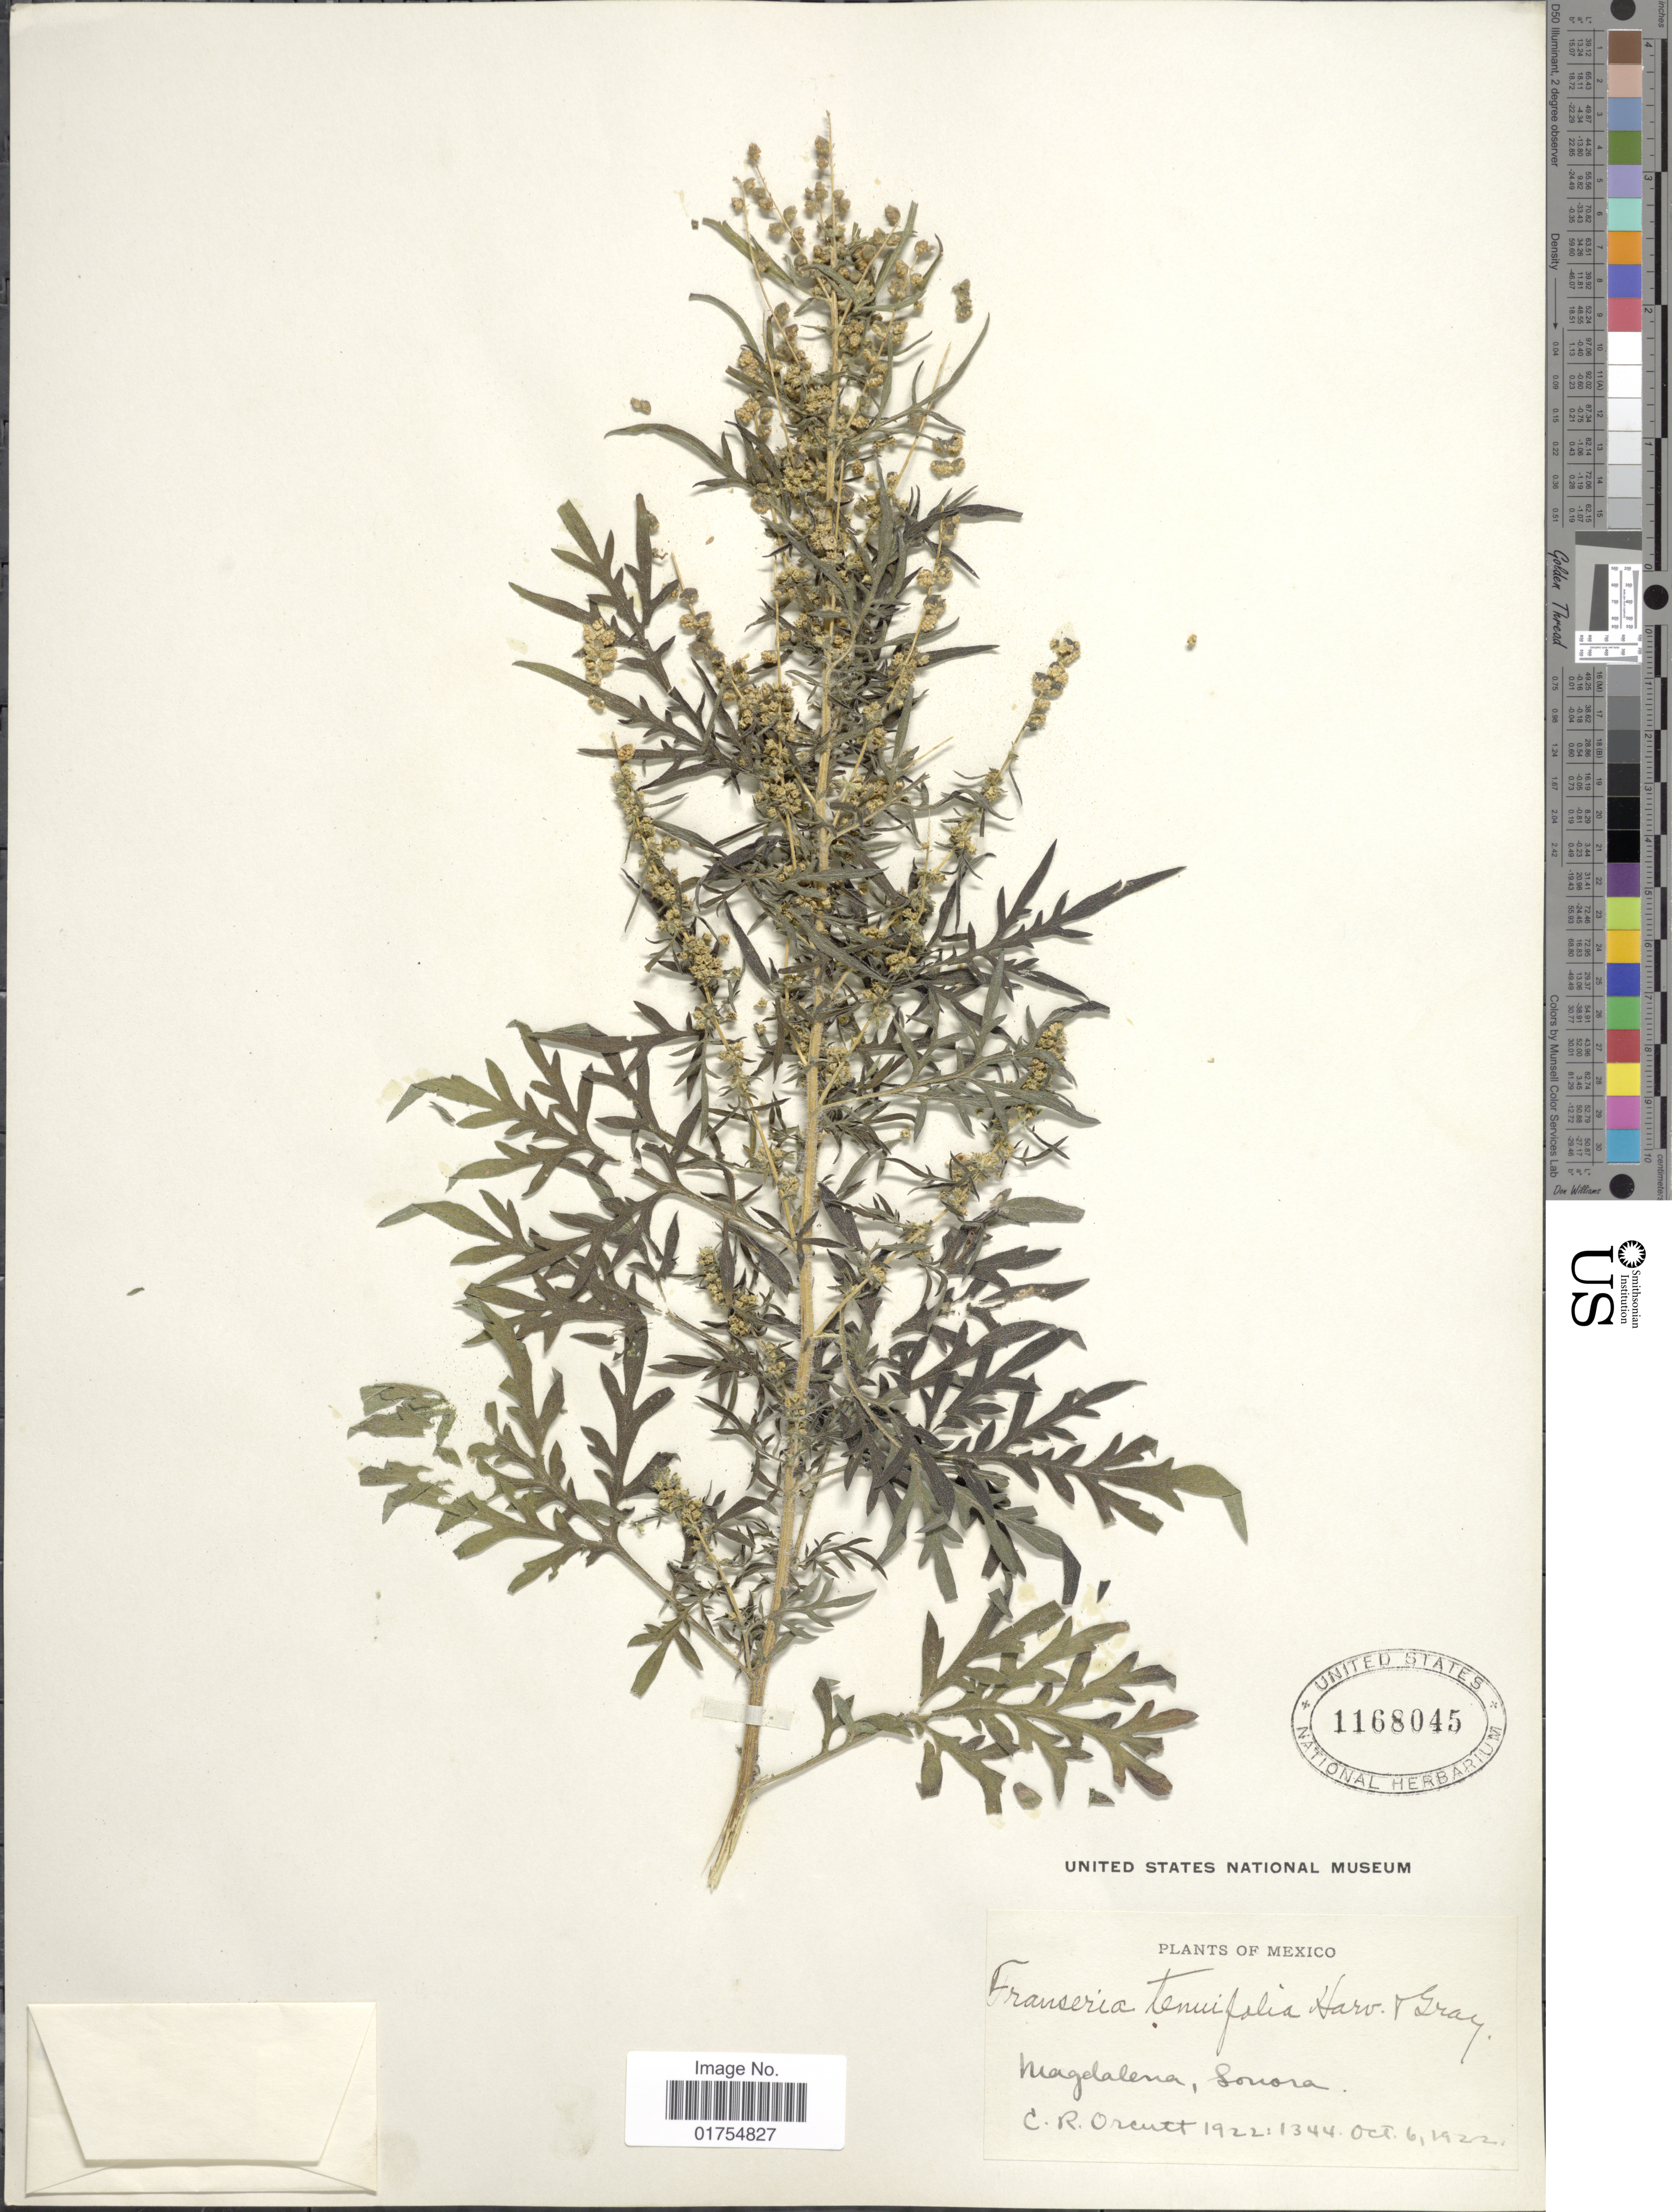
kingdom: Plantae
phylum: Tracheophyta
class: Magnoliopsida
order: Asterales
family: Asteraceae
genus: Franseria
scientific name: Franseria confertiflora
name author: (DC.) Rydb.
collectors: C. R. Orcutt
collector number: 1922/1344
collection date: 1922-10-06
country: Mexico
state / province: Sonora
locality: Magdalena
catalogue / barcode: US 1168045